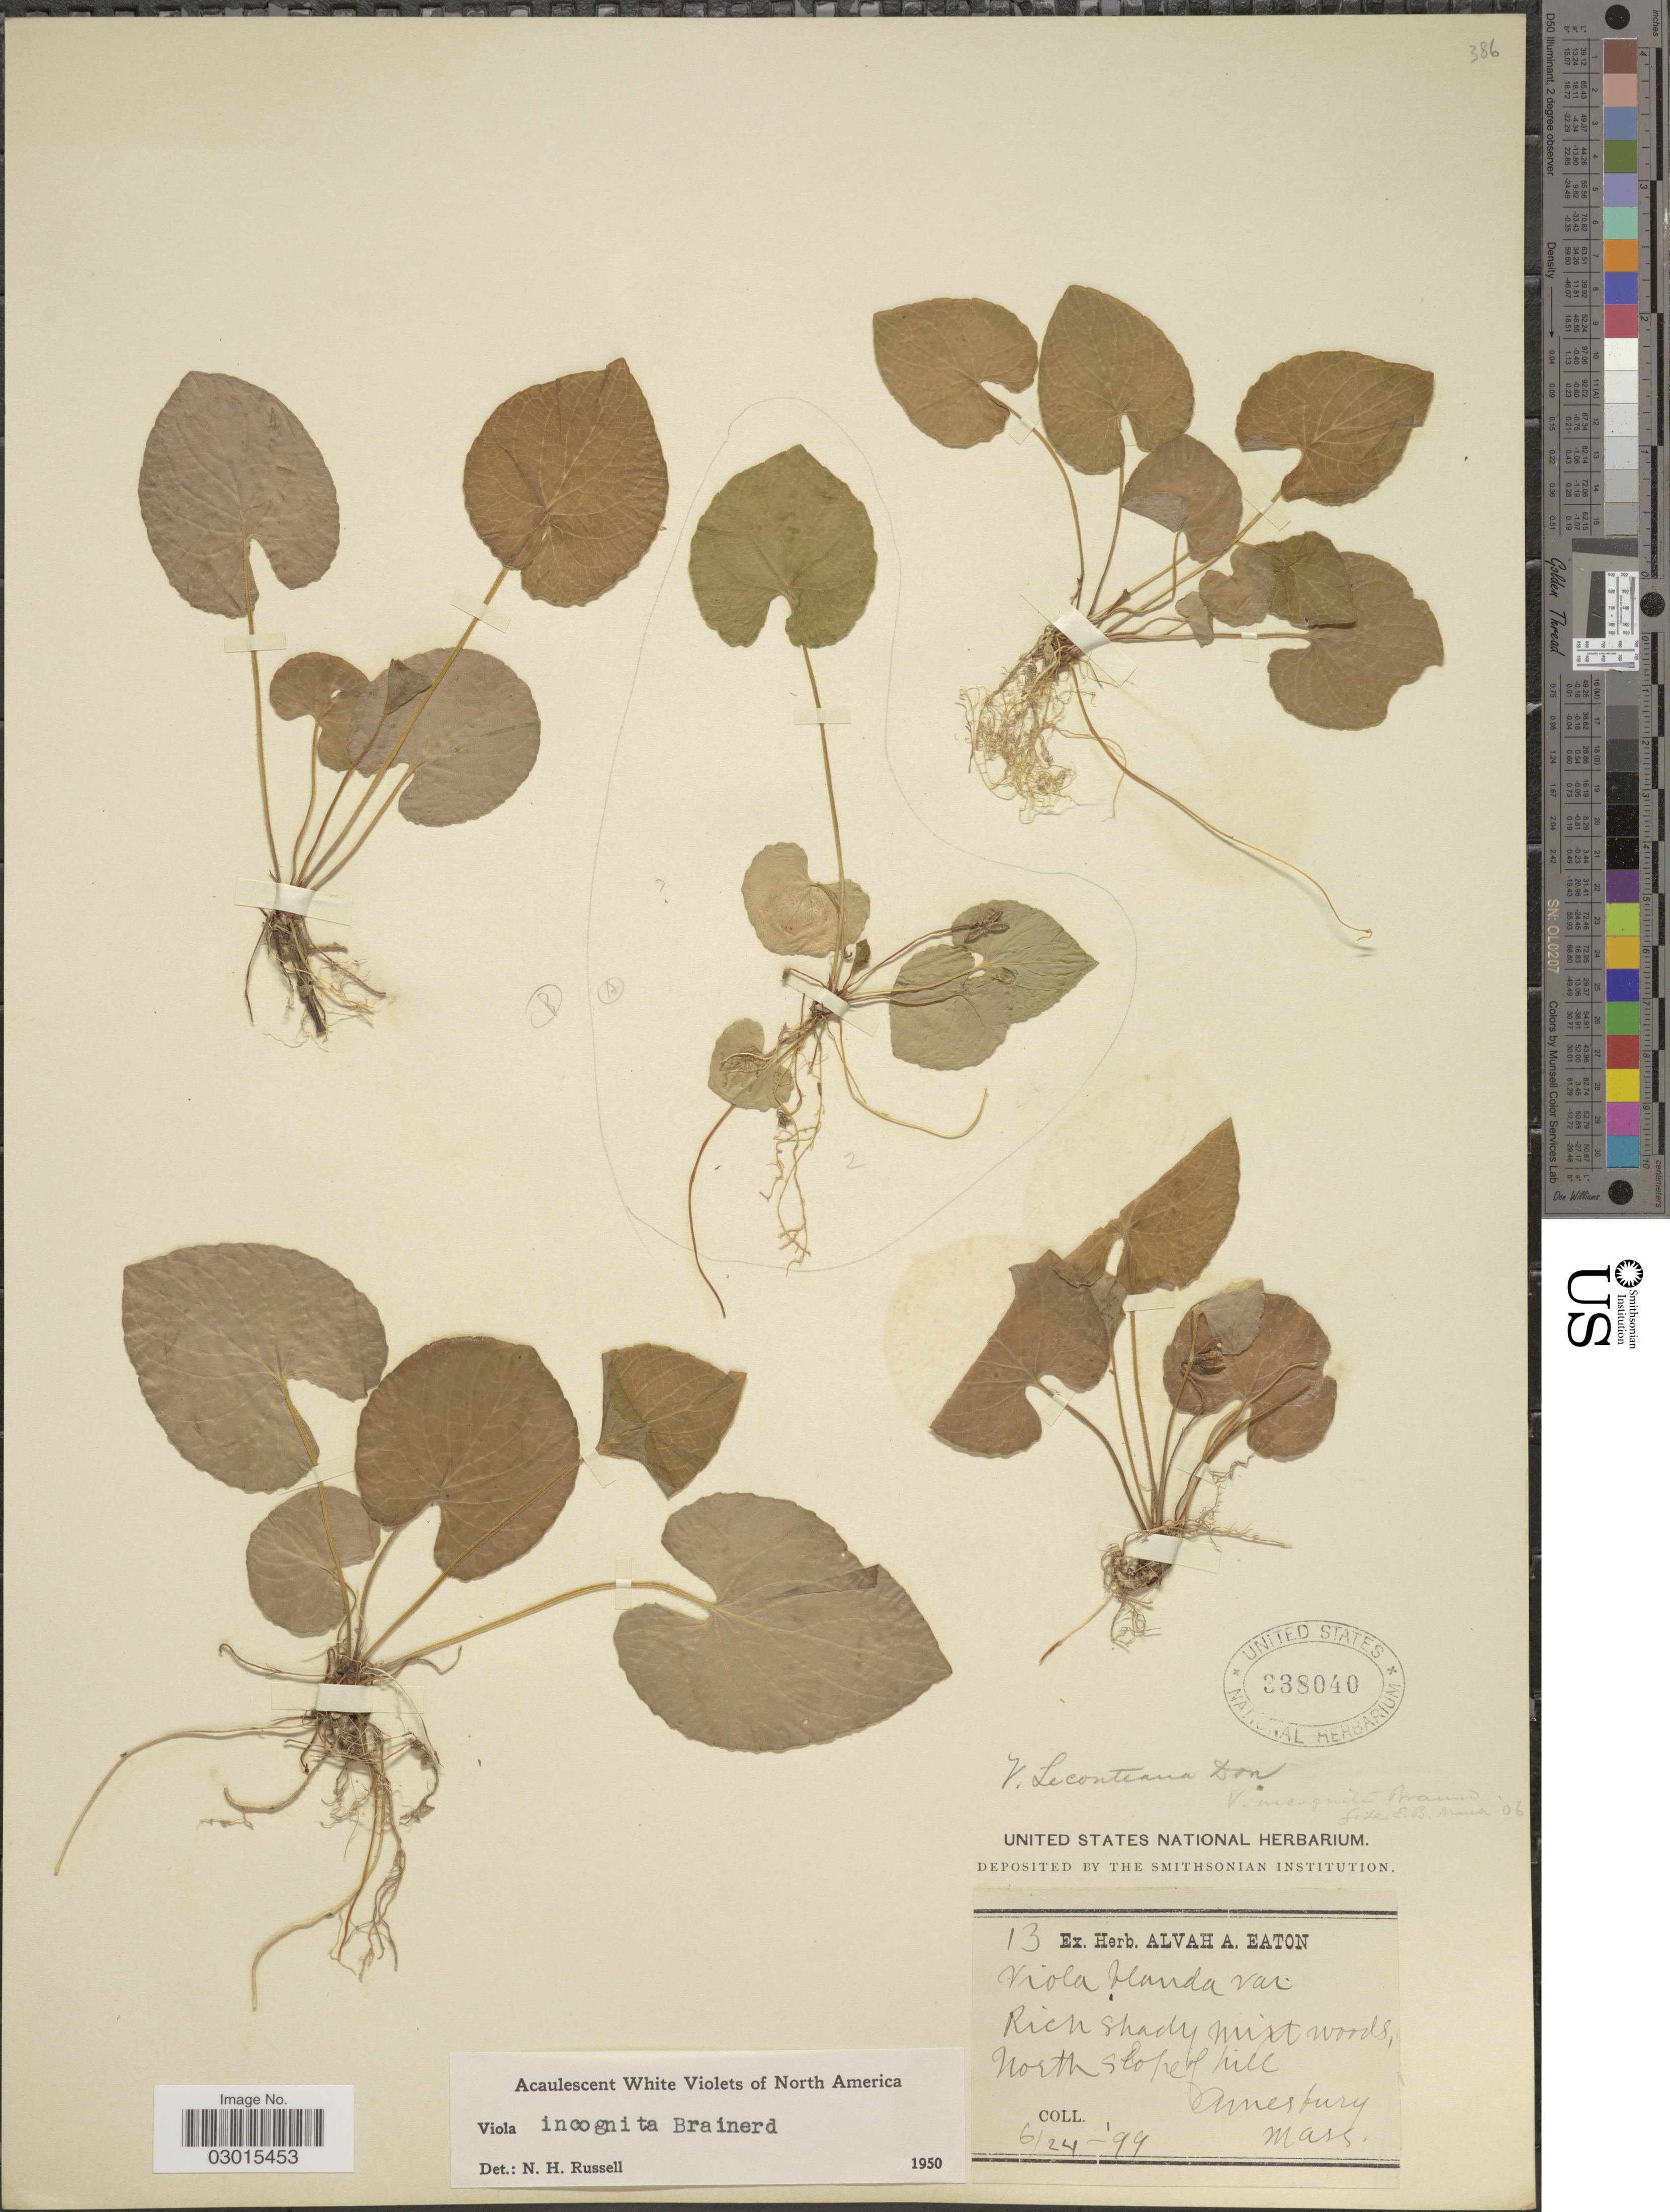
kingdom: Plantae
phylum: Tracheophyta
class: Magnoliopsida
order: Malpighiales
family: Violaceae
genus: Viola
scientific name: Viola incognita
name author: Brainerd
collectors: ex herb. Alvah A. Eaton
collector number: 13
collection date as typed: Transcribed d/m/y: 24/6/99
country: United States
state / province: Massachusetts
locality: North slope of hill. Amesbury. Mass.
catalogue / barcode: US 338040